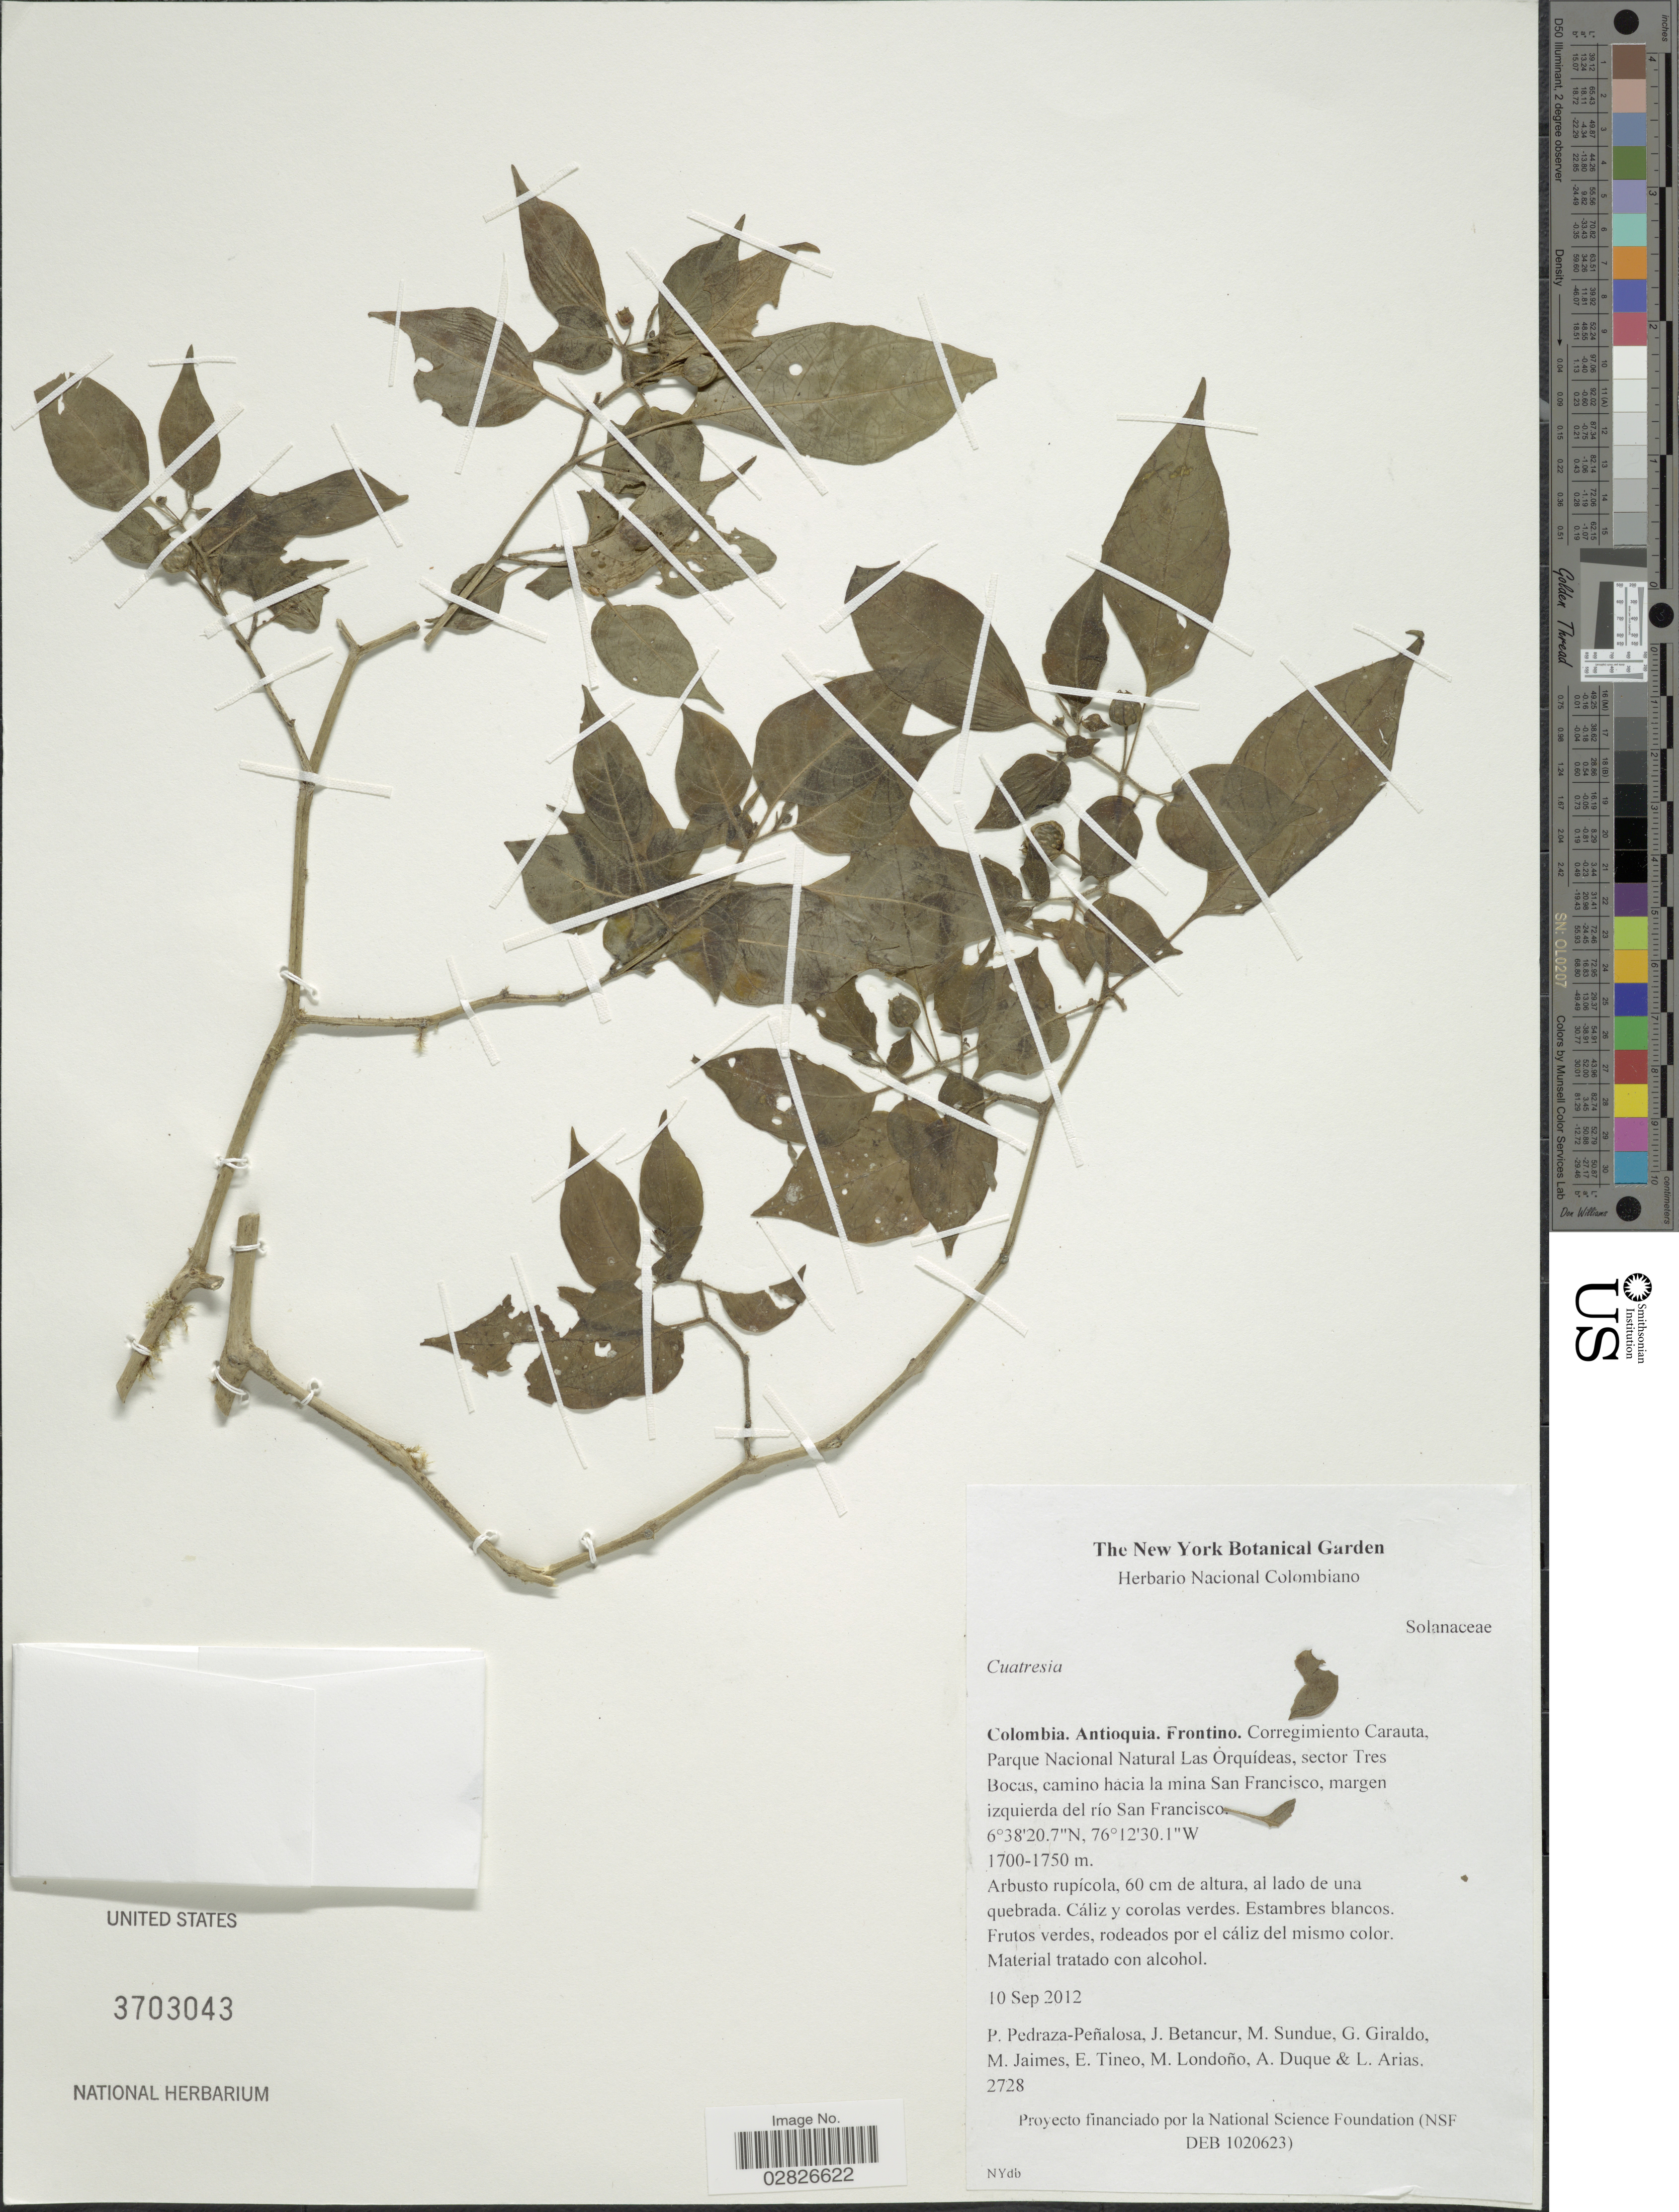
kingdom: Plantae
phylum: Tracheophyta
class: Magnoliopsida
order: Solanales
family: Solanaceae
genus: Cuatresia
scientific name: Cuatresia sp.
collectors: P. Pedraza-Peñalosa, J. Betancur, M. Sundue, G. Giraldo & et al.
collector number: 2728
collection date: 2012-09-10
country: Colombia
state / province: Antioquia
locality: Frontino, Corregimiento Carauta, Parque Nacional Natural Las Orquídeas, sector Tres Bocas, Camino hacia la mina San Francisco, margen izquierda del río San Francisco.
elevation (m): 1700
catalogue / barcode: US 3703043